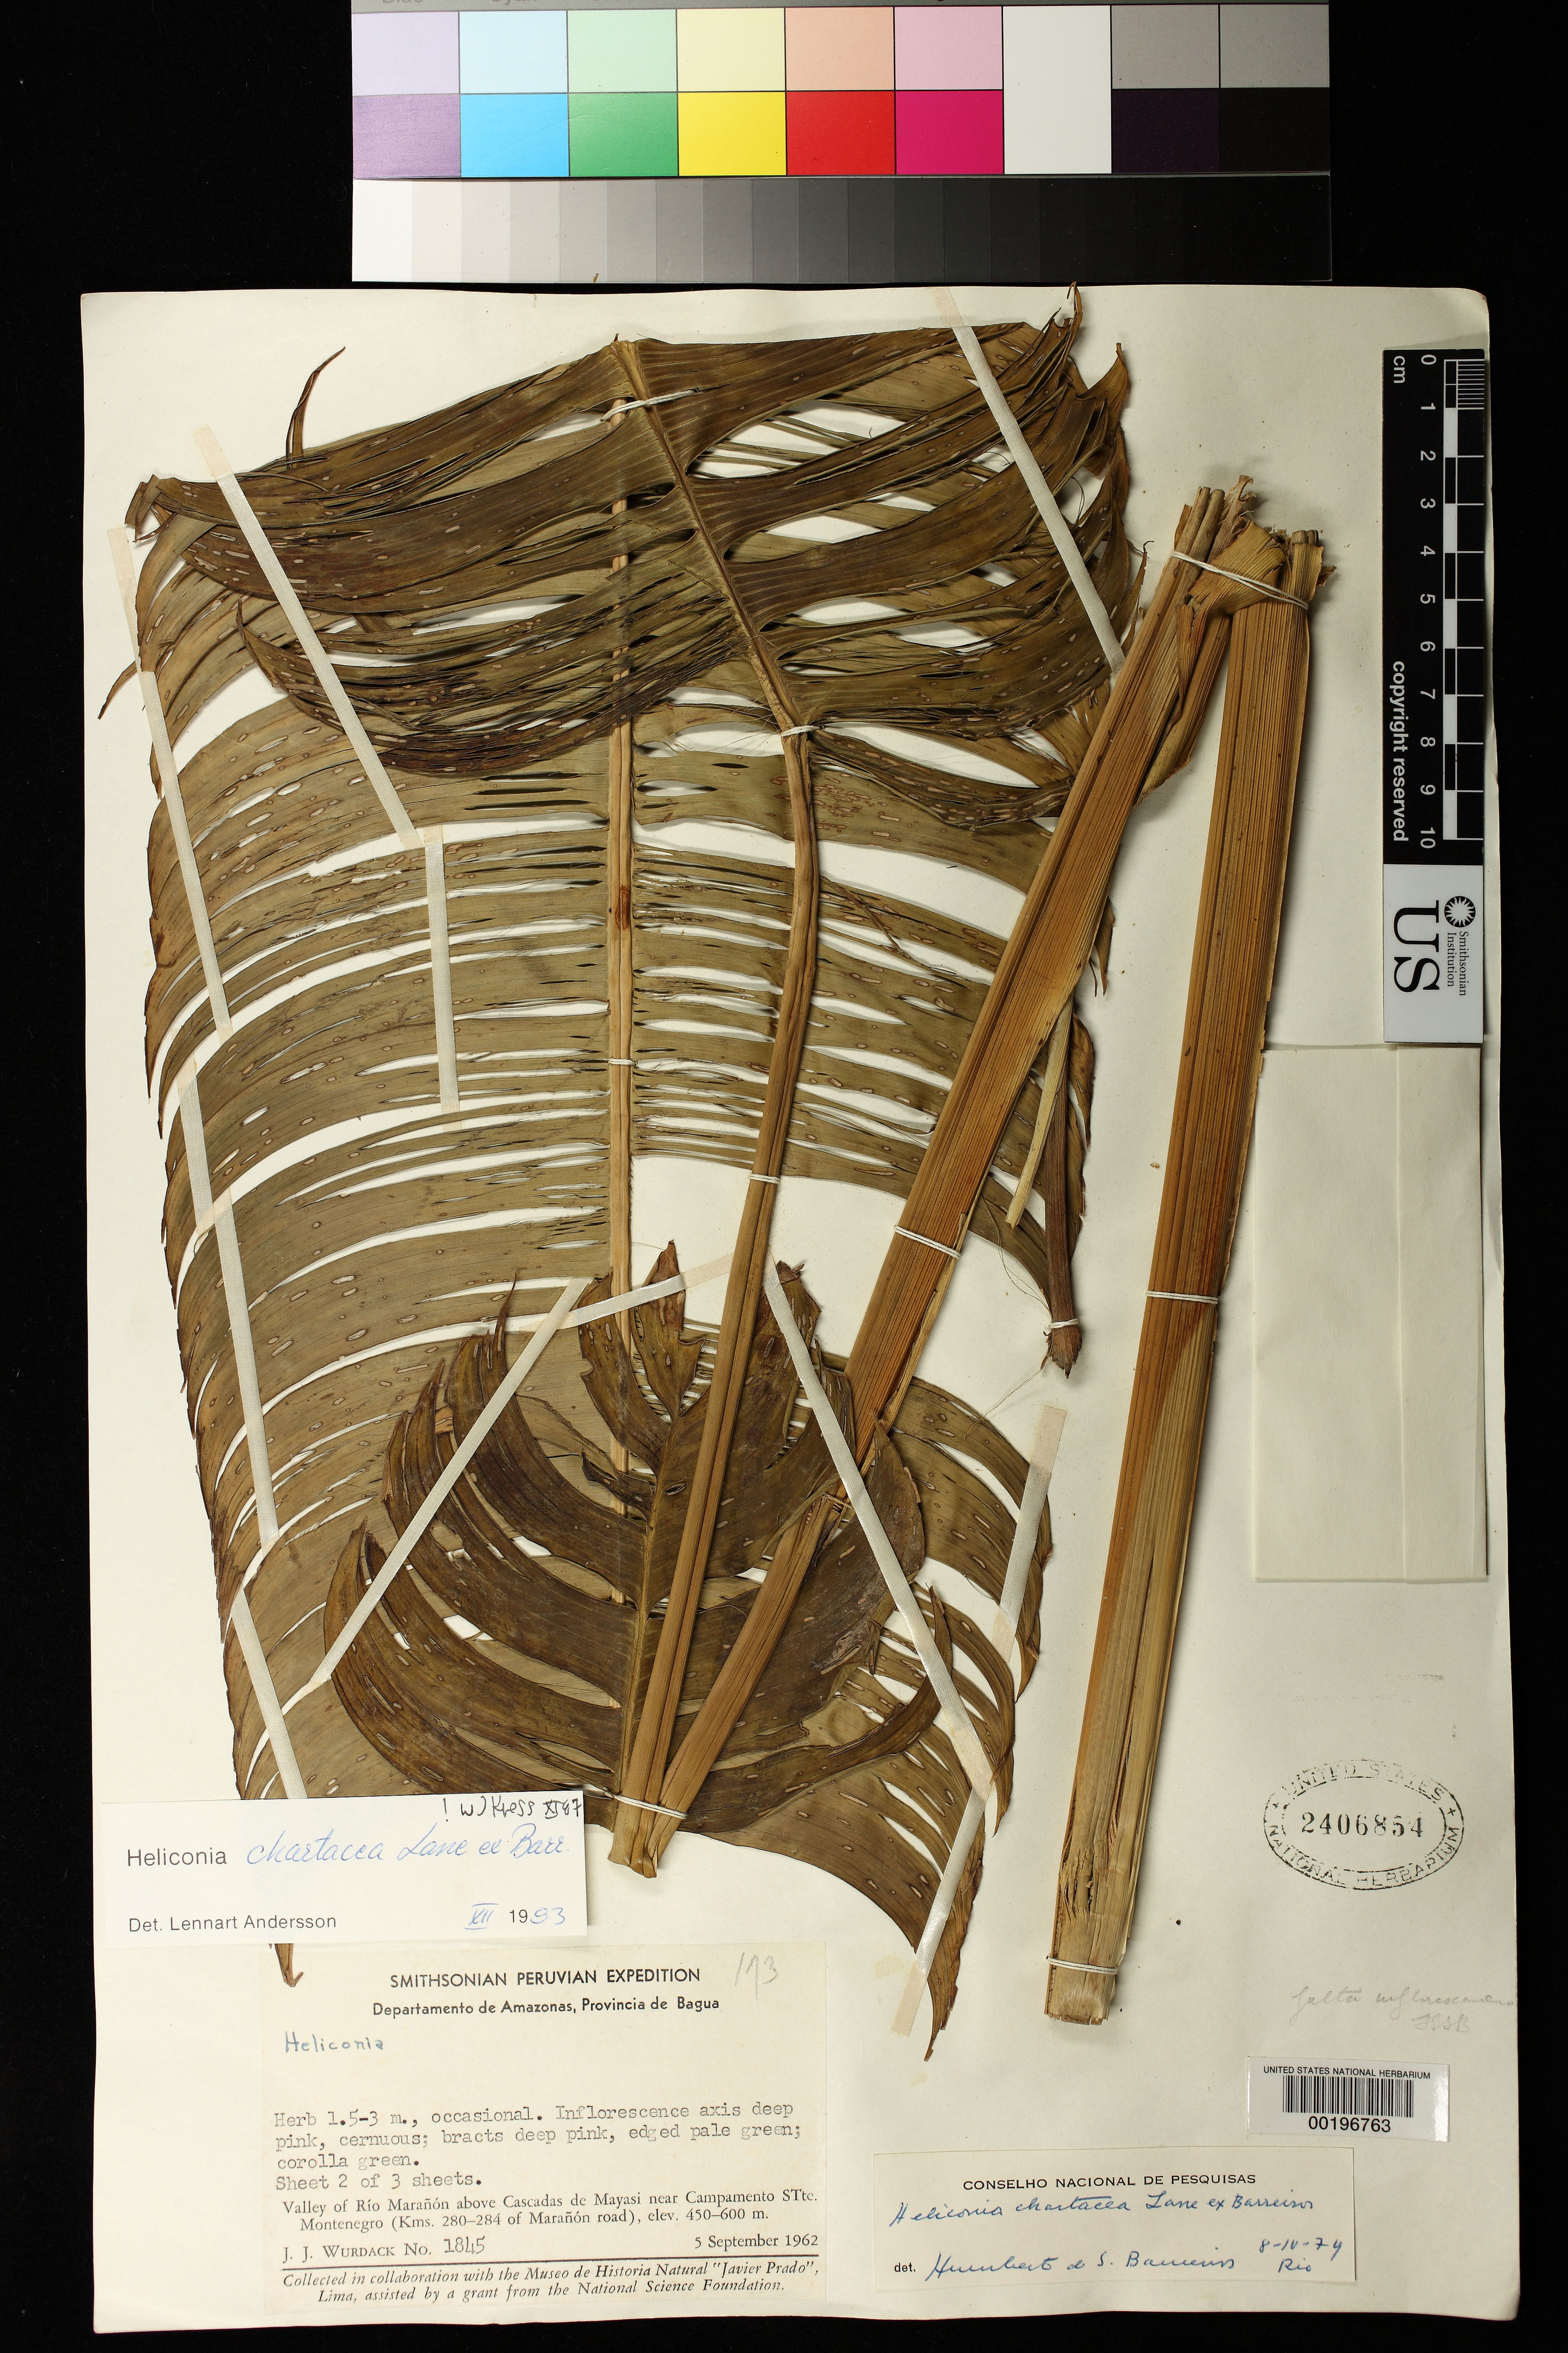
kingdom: Plantae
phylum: Tracheophyta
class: Liliopsida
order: Zingiberales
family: Heliconiaceae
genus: Heliconia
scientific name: Heliconia chartacea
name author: Lane ex Barreiros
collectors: J. J. Wurdack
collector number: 1845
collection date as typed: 05 Sep 1962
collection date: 1962-09-05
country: Peru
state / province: Amazonas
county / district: Bagua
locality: valley of Río Maranon above Cascadas de Mayasi near Campamento Stte. Montenegro (kms 280-284 of Maranon Road)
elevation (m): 450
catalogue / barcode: US 2406854